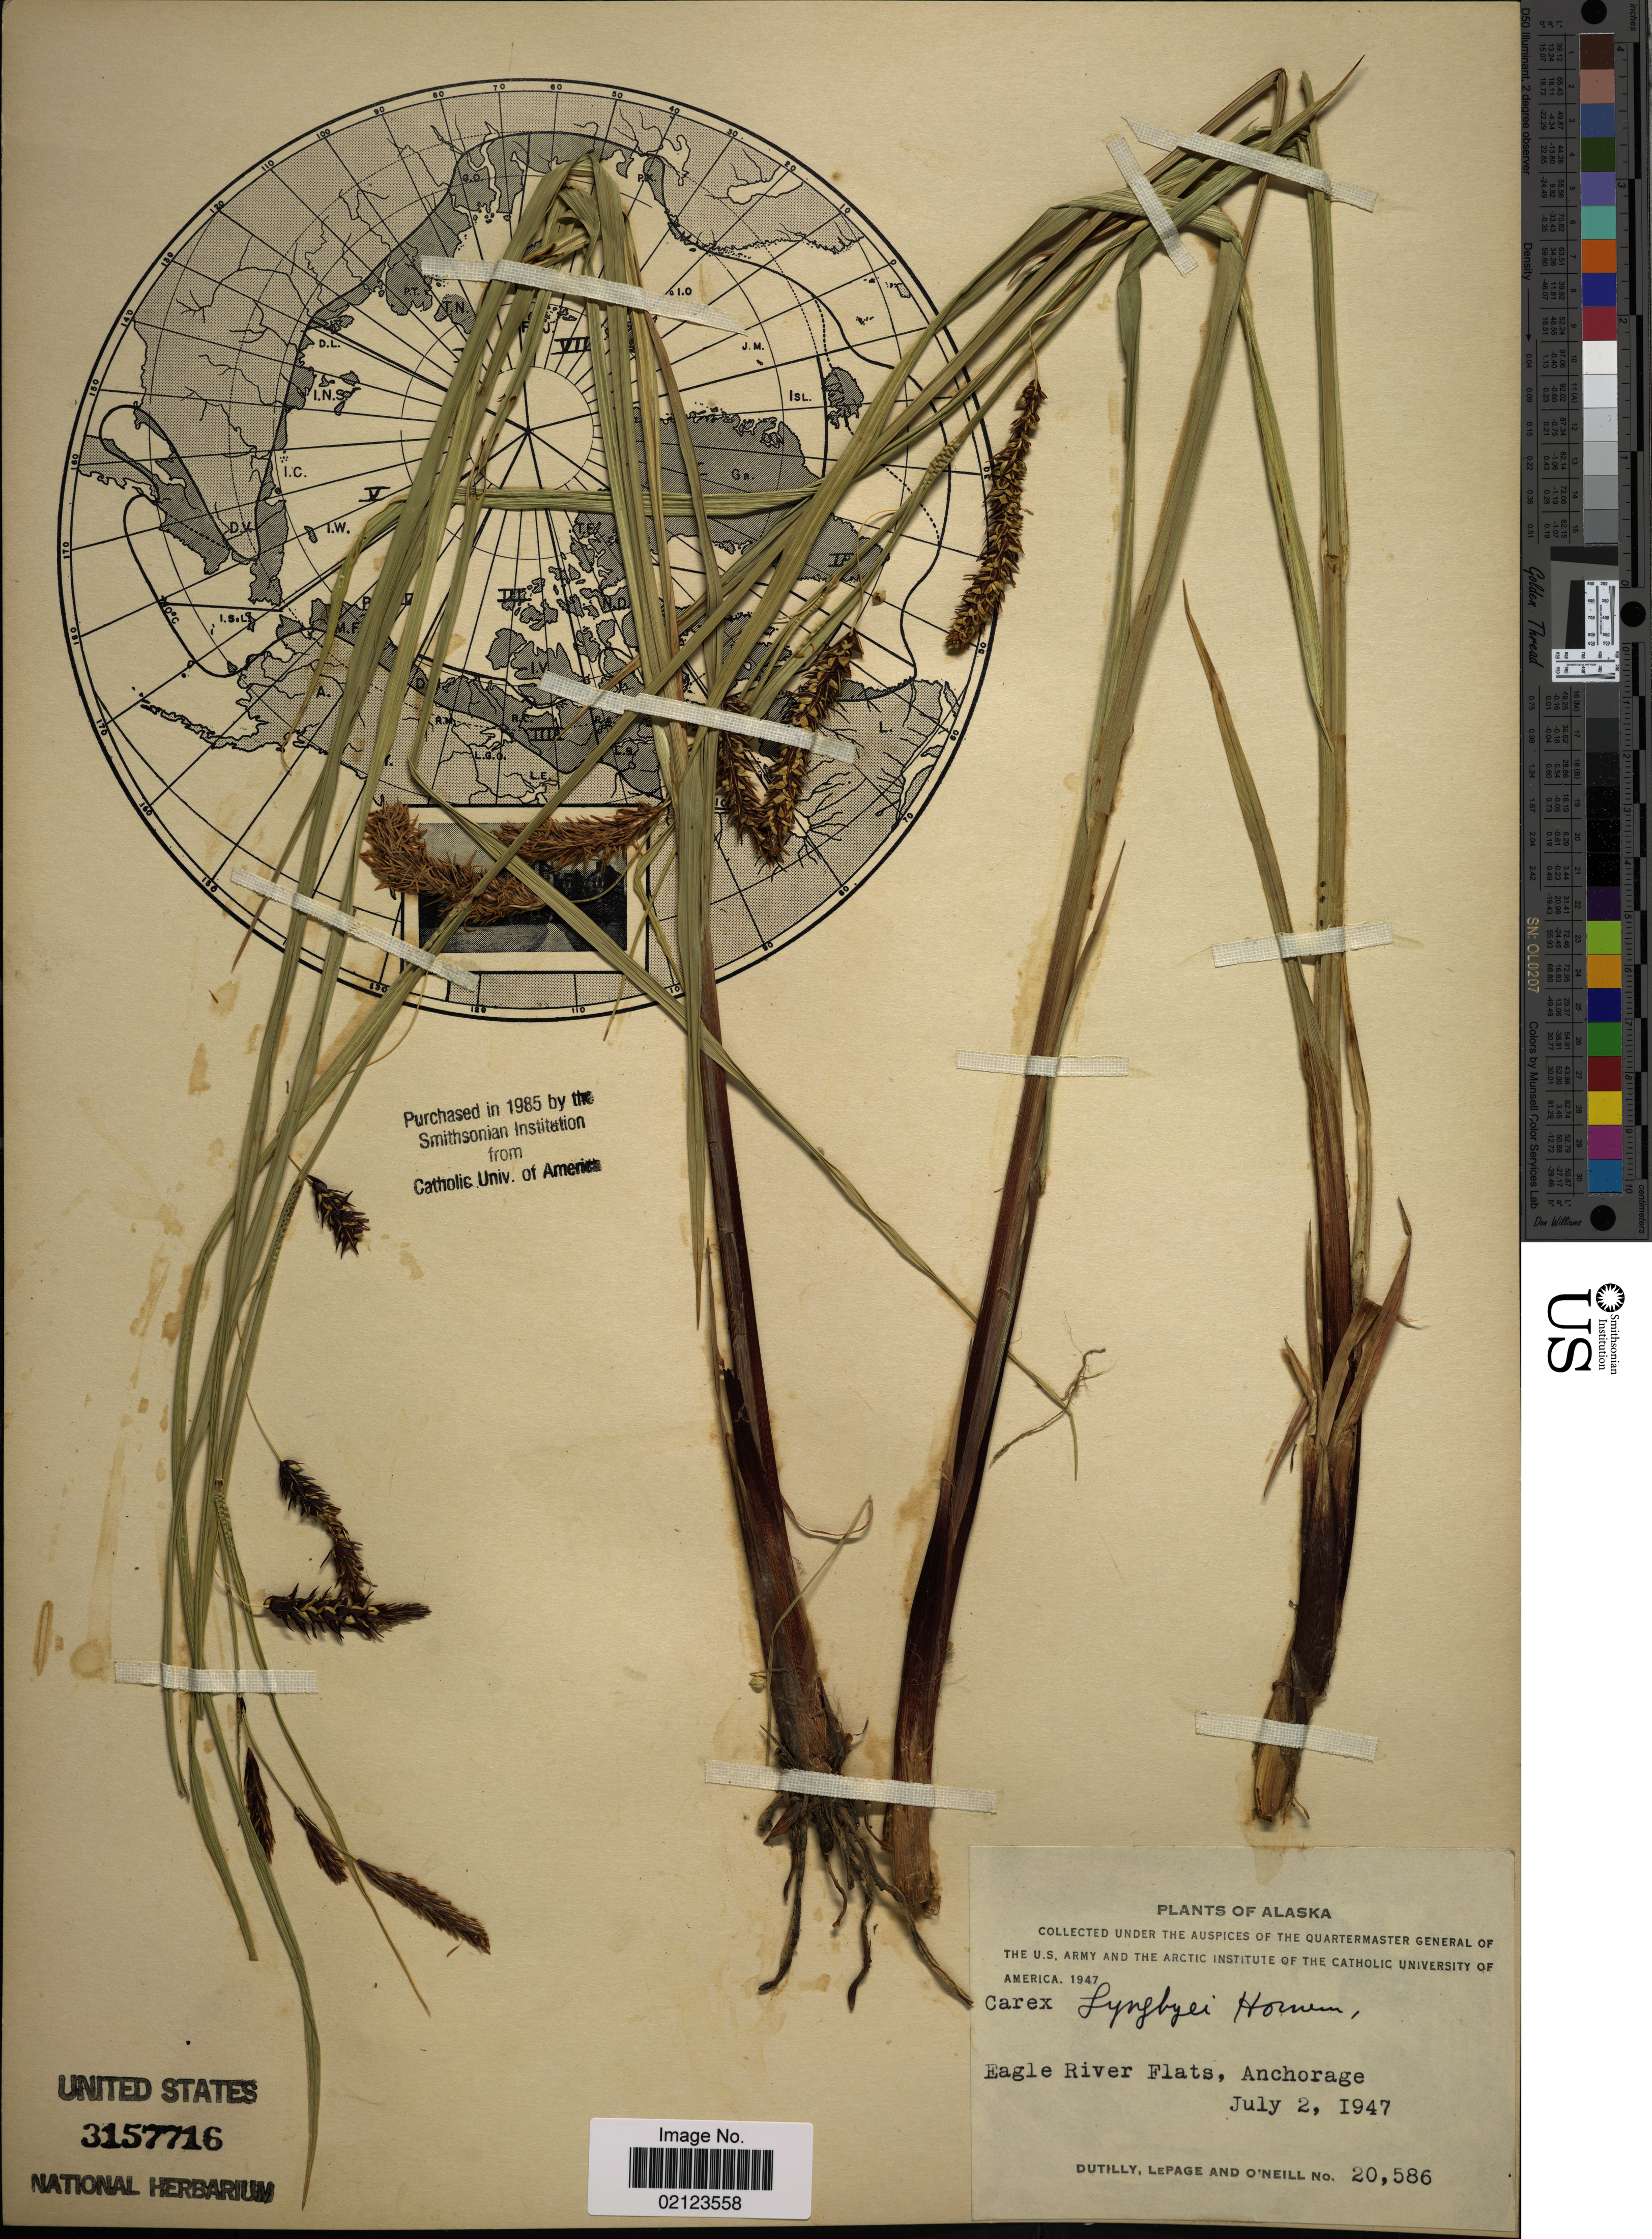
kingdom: Plantae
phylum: Tracheophyta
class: Liliopsida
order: Poales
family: Cyperaceae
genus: Carex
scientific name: Carex lyngbyei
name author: Hornem.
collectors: -. Dutilly, -. LePage & -. O'Neill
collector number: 20586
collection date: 1947-07-02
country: United States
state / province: Alaska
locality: Eagle River Flats, Anchorage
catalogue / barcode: US 3157716